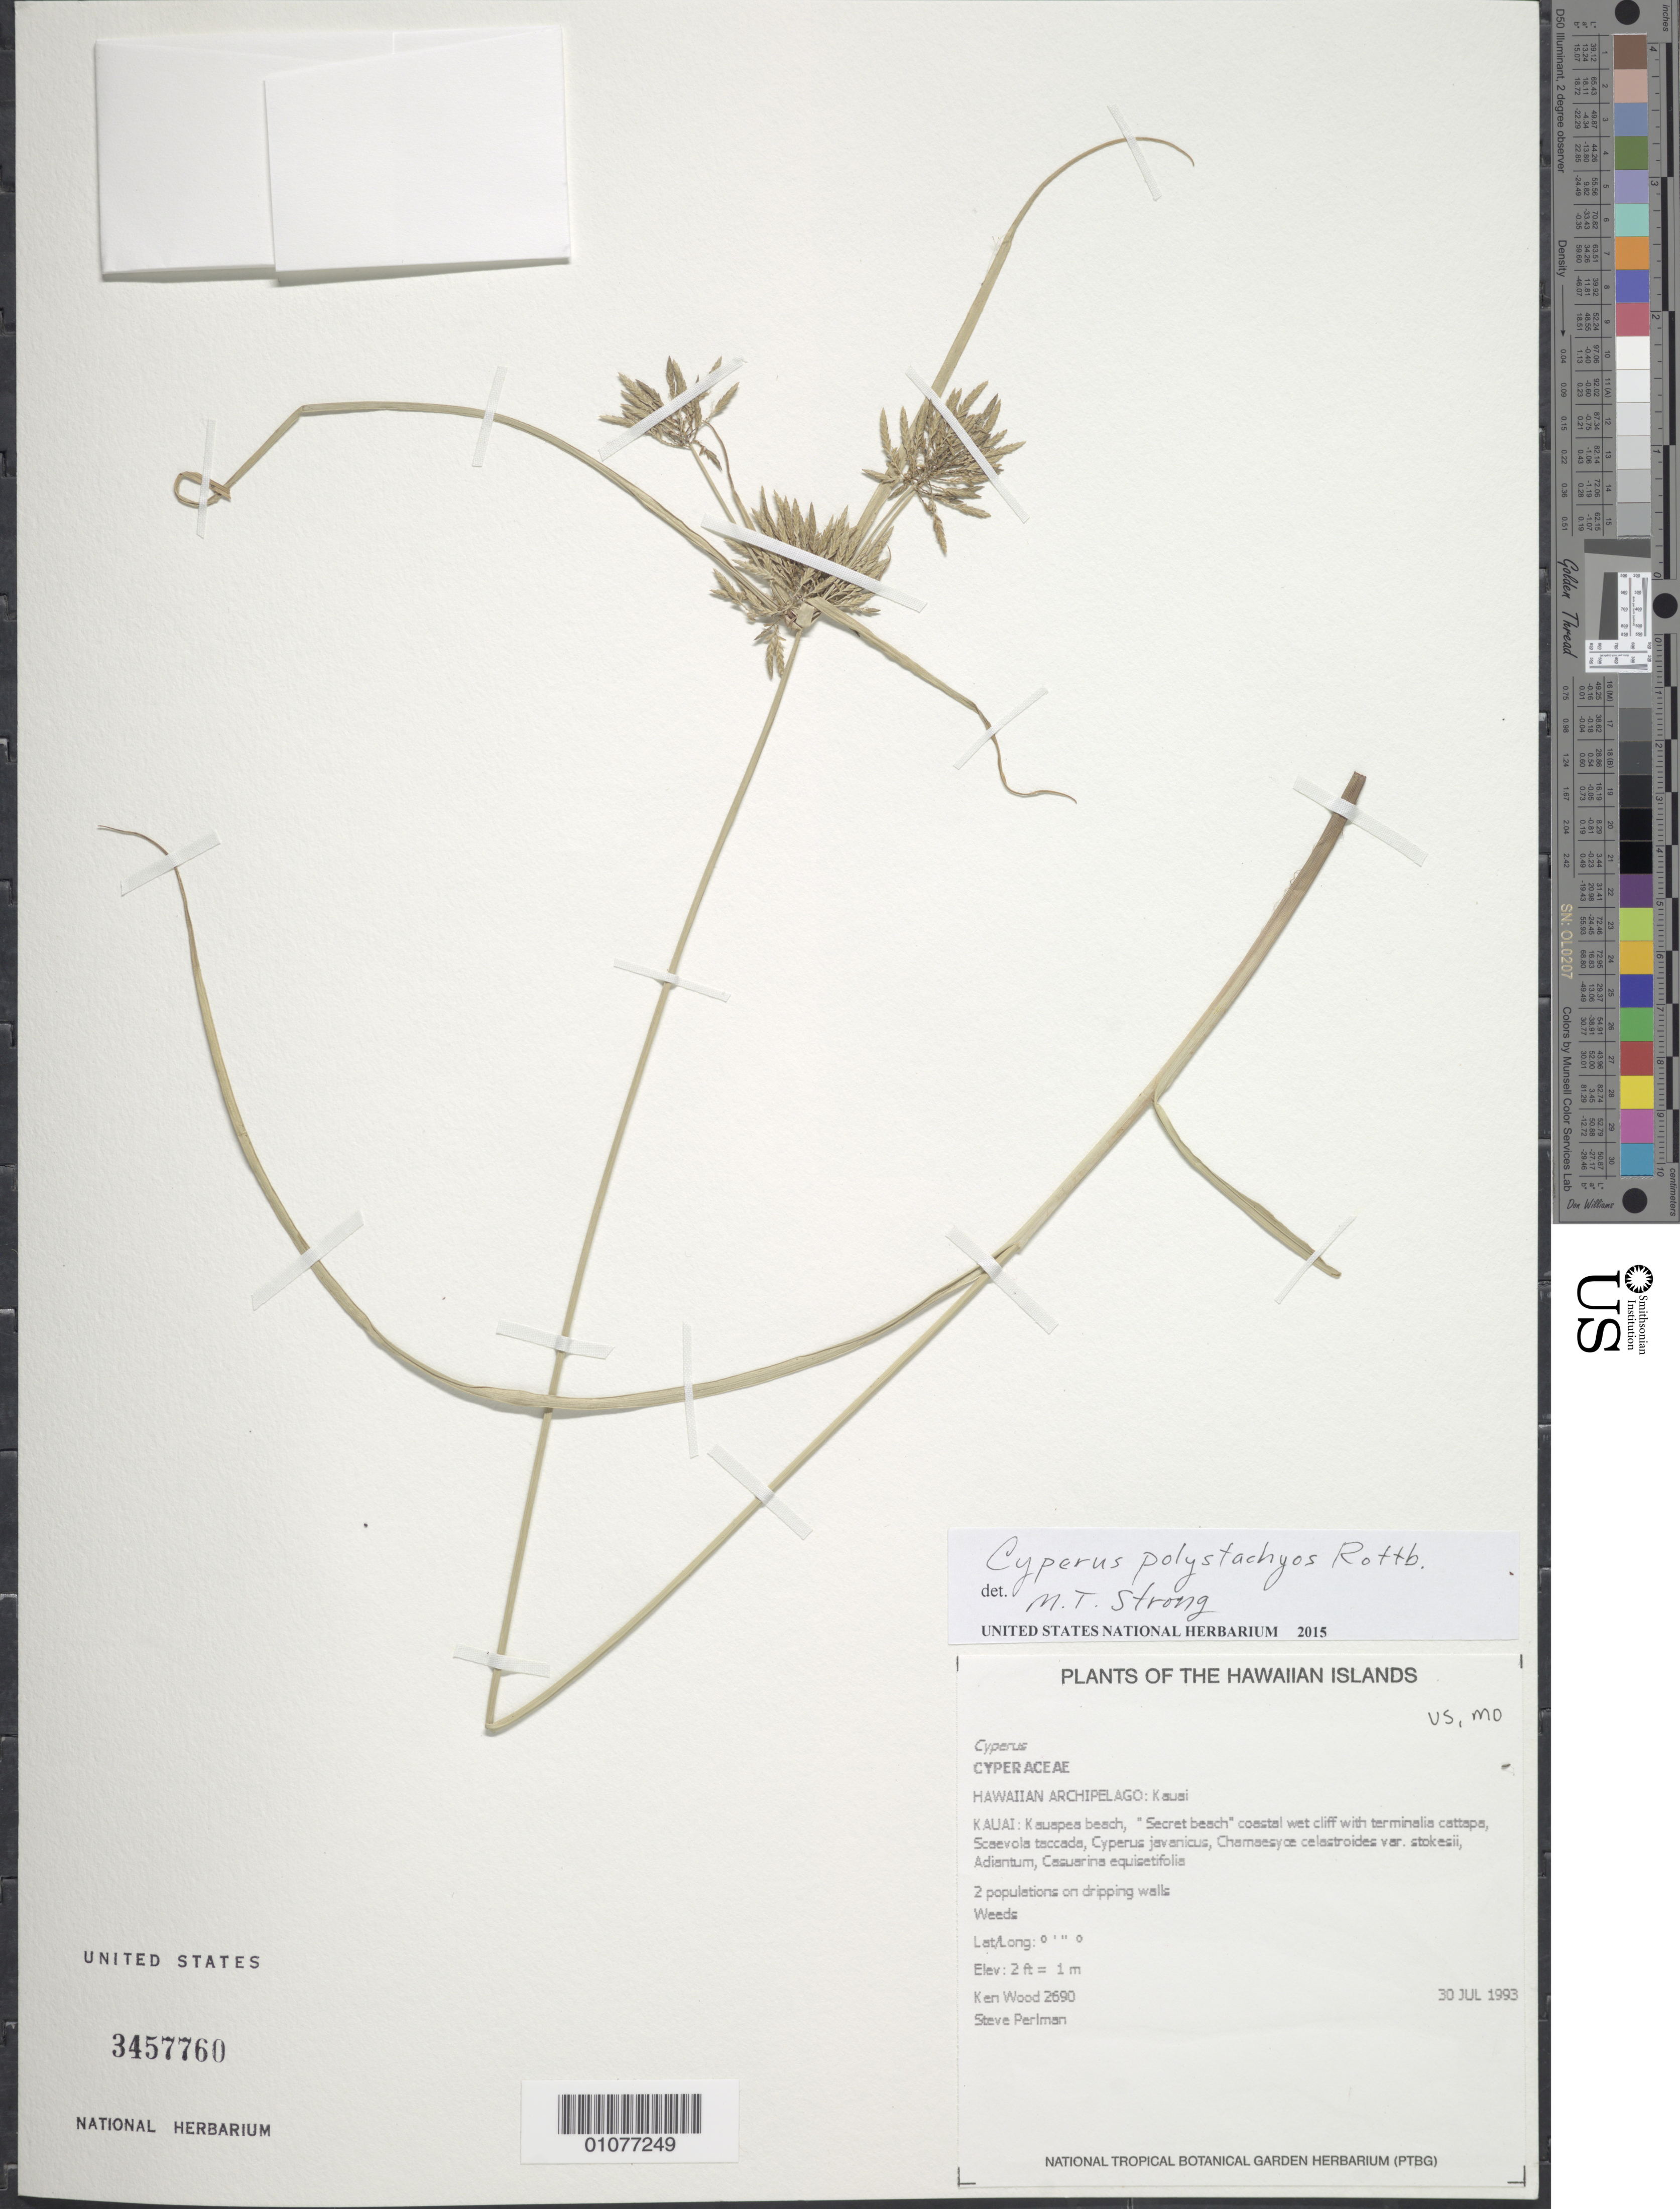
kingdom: Plantae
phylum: Tracheophyta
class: Liliopsida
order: Poales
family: Cyperaceae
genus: Cyperus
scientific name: Cyperus polystachyos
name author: Rottb.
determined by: Strong, M. T., (US), Smithsonian Institution - National Museum of Natural History (UNITED STATES)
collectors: K. R. Wood & S. P. Perlman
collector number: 2690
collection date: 1993-07-30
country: United States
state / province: Hawaii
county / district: Kauai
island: Kaua'i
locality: Kauapea beach, "secret beach"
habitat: Coastal wet cliff, 2 populations on dripping walls; weeds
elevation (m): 1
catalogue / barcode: US 3457760